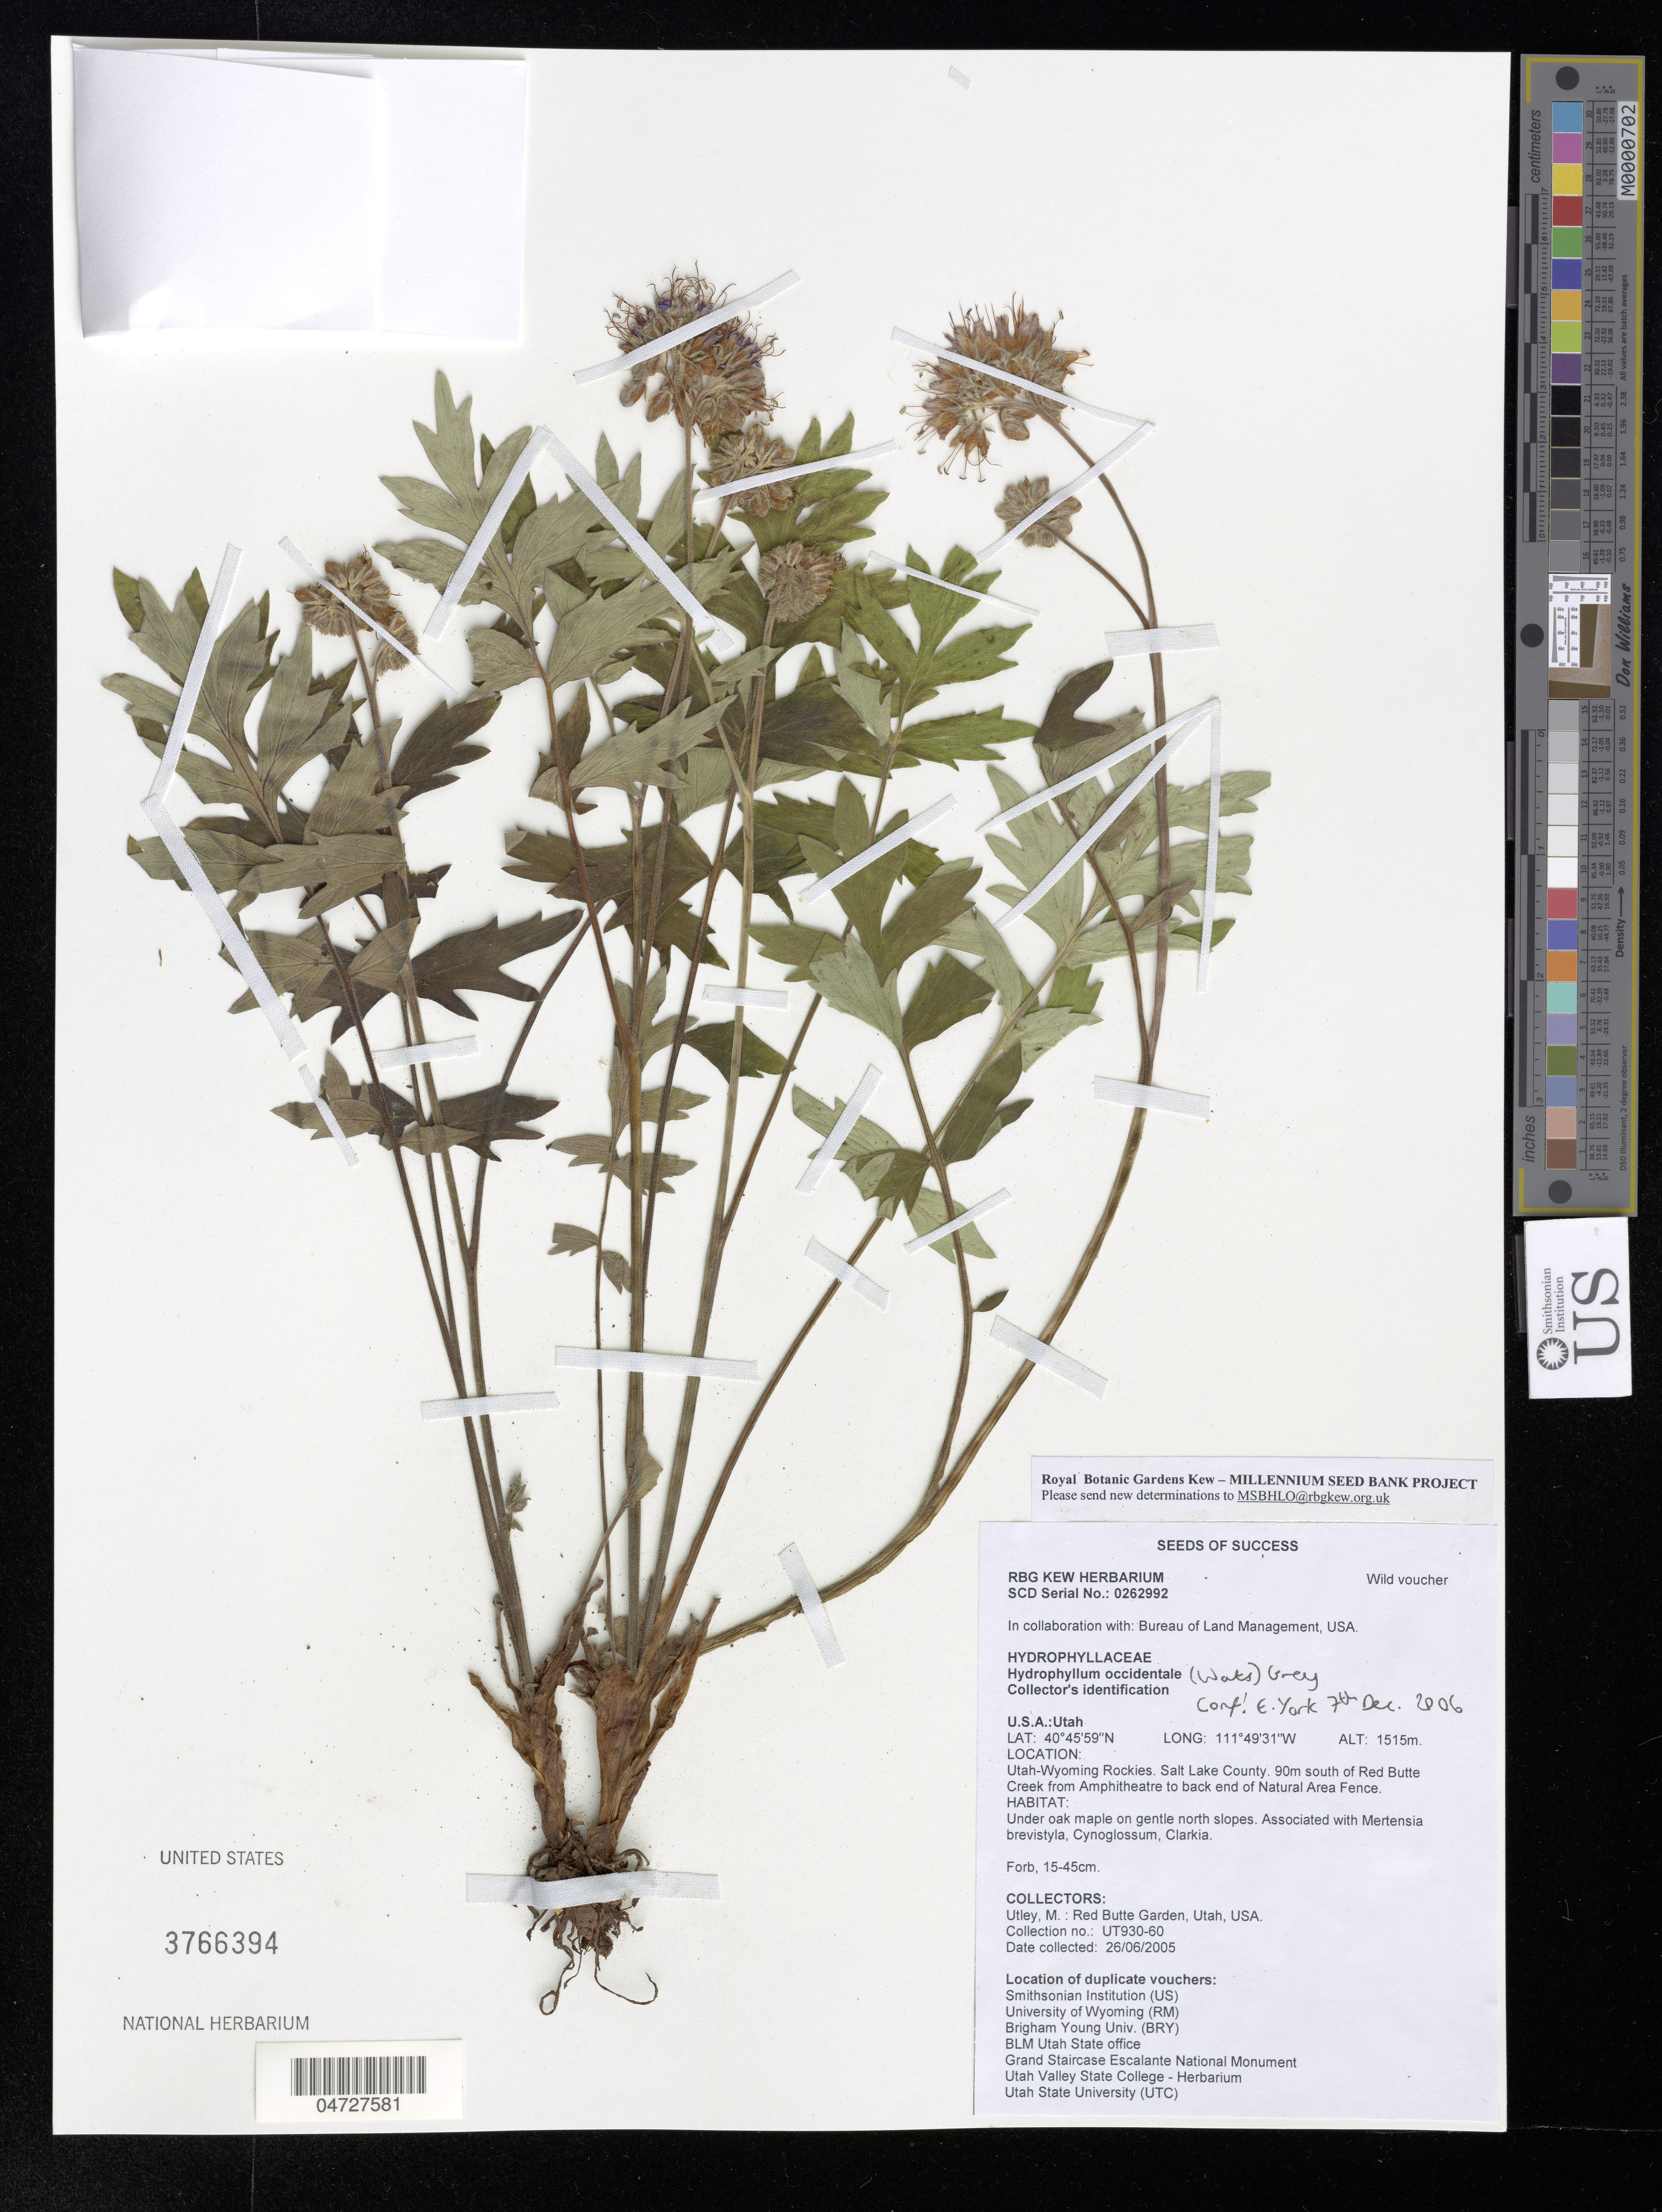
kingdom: Plantae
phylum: Tracheophyta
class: Magnoliopsida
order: Boraginales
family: Hydrophyllaceae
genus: Hydrophyllum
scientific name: Hydrophyllum occidentale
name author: (S. Watson) A. Gray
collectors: M. Utley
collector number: UT930-60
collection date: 2005-06-26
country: United States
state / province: Utah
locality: Utah-Wyoming Rockies. Salt Lake County. 90m south of Red Butte Creek from Amphitheatre to back end of Natural Area Fence.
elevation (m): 1515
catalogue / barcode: US 3766394